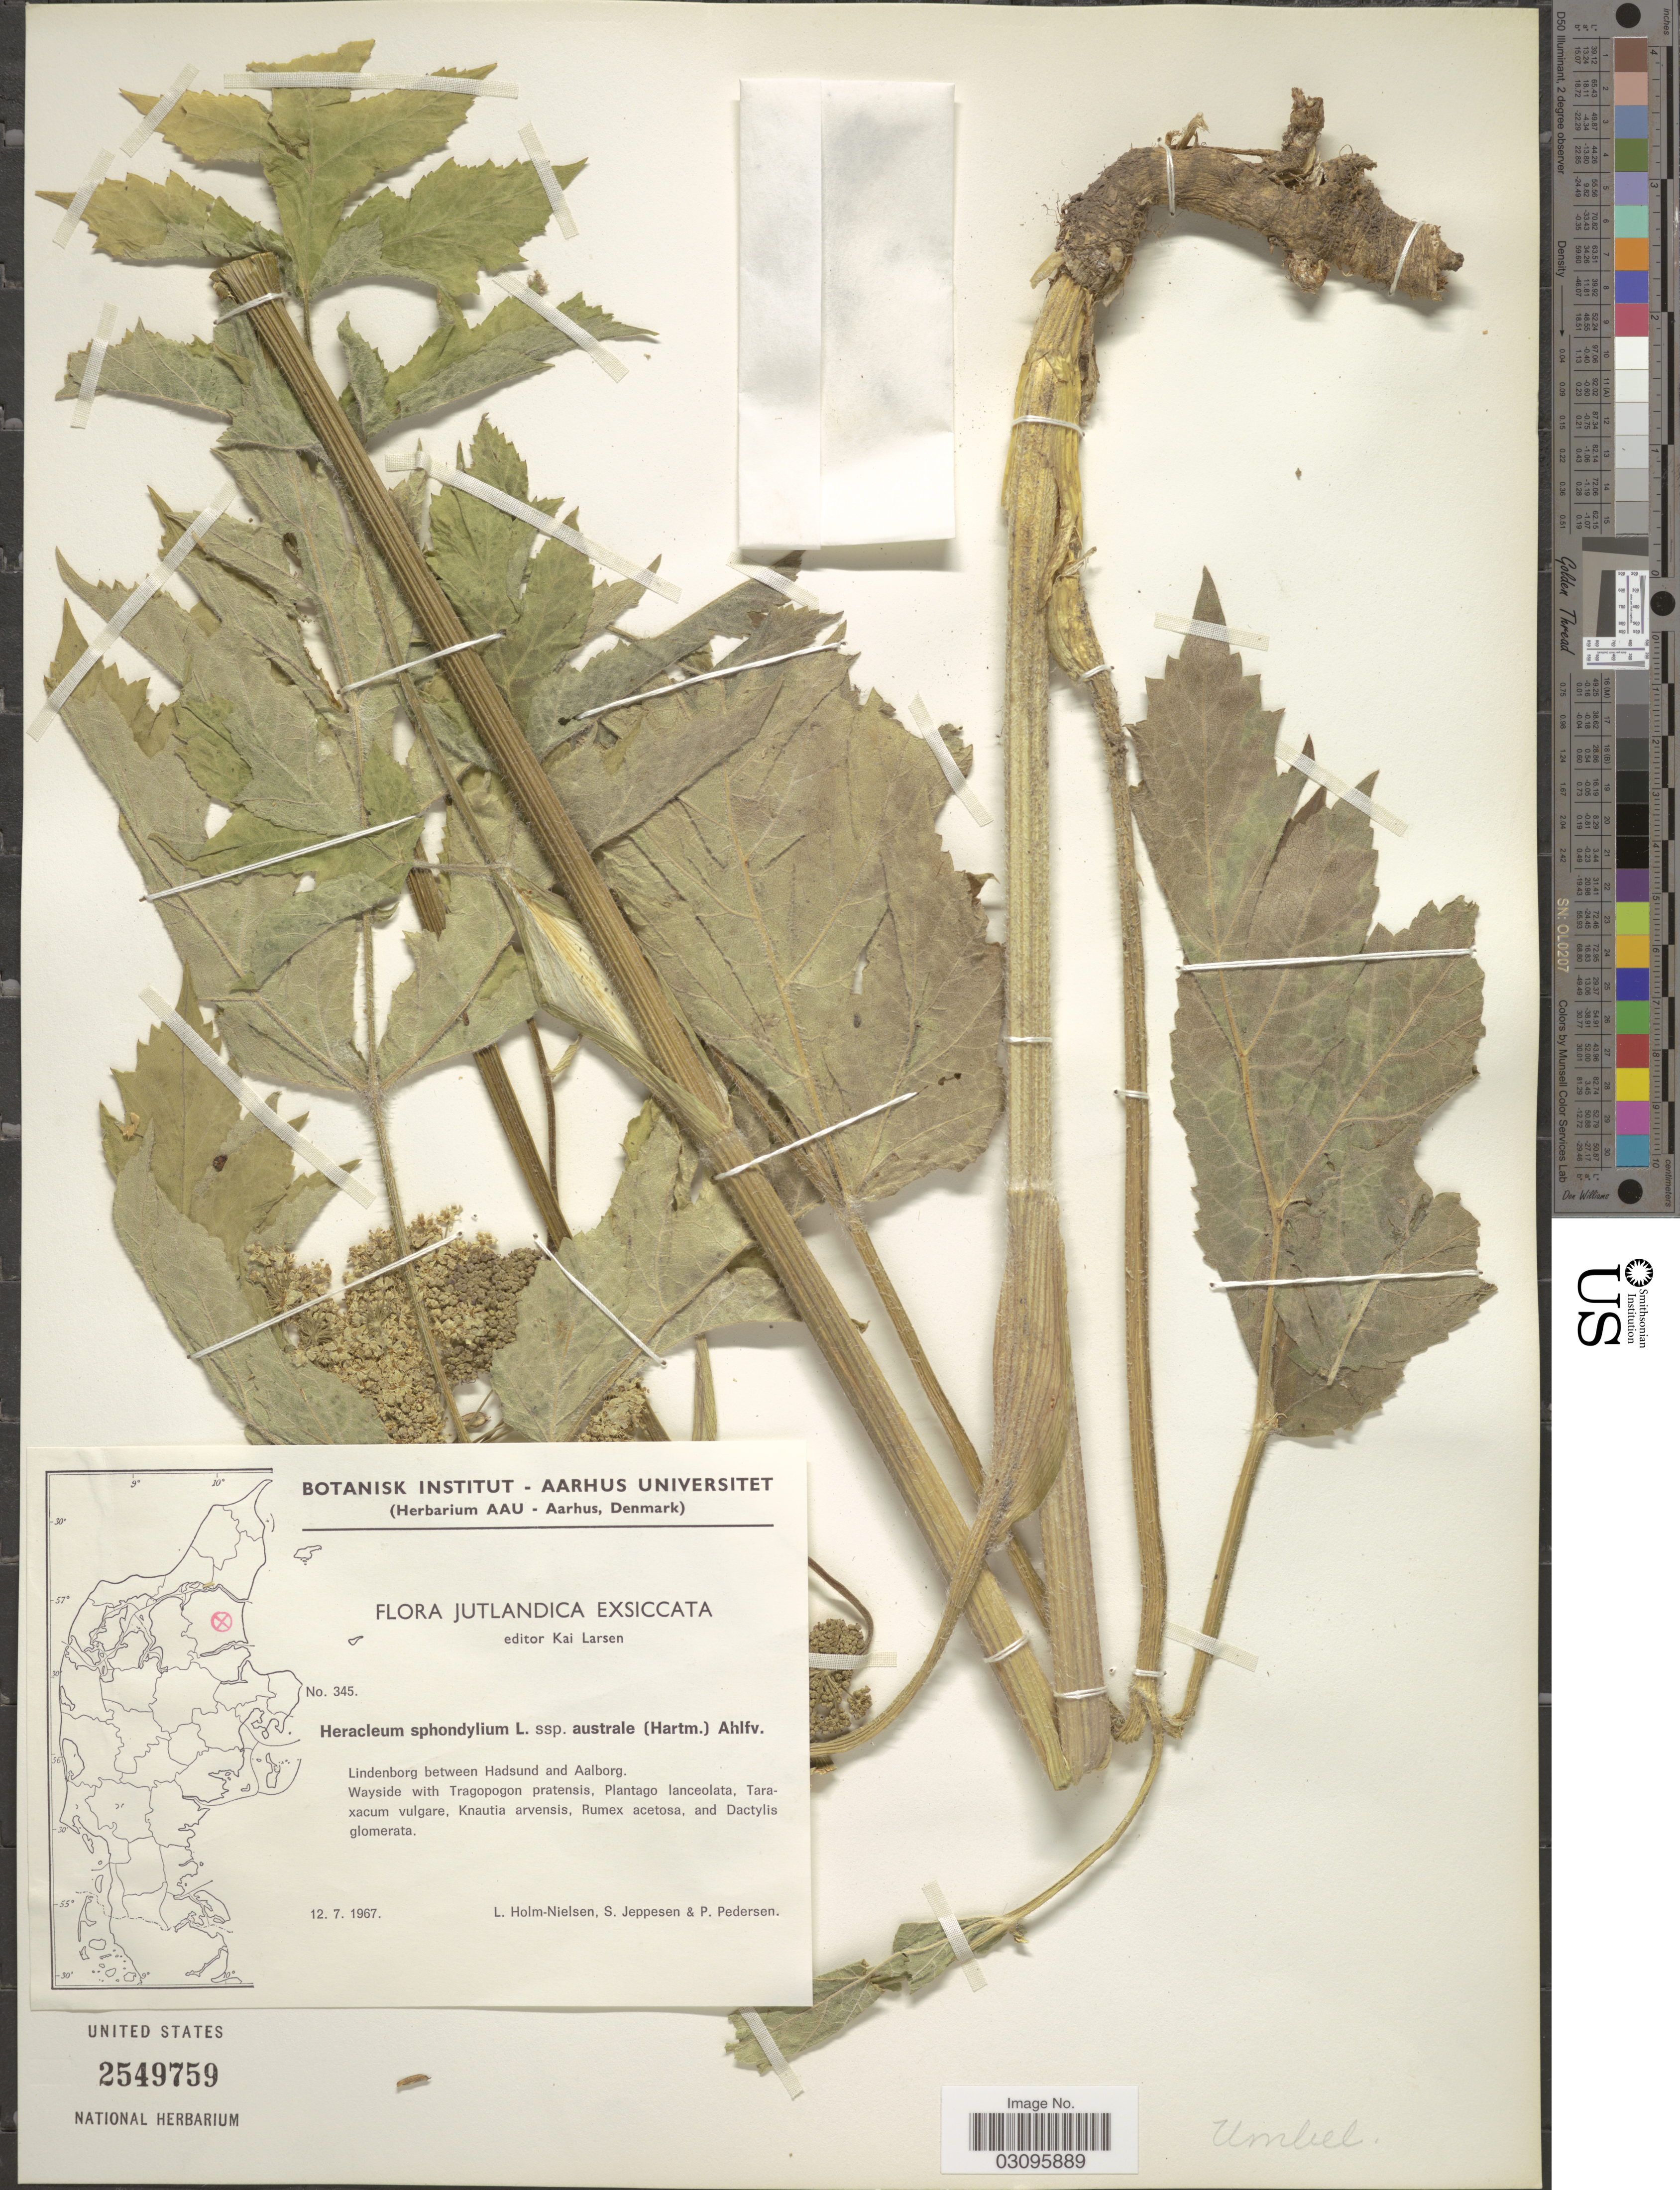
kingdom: Plantae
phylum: Tracheophyta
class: Magnoliopsida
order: Apiales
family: Apiaceae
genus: Heracleum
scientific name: Heracleum sphondylium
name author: L.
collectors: L. Holm-Nielsen, S. Jeppesen & P. Pedersen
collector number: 345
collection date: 1967-07-12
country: Denmark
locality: Jutlandica. Lindenborg between Hadsund and Aalborg.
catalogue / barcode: US 2549759